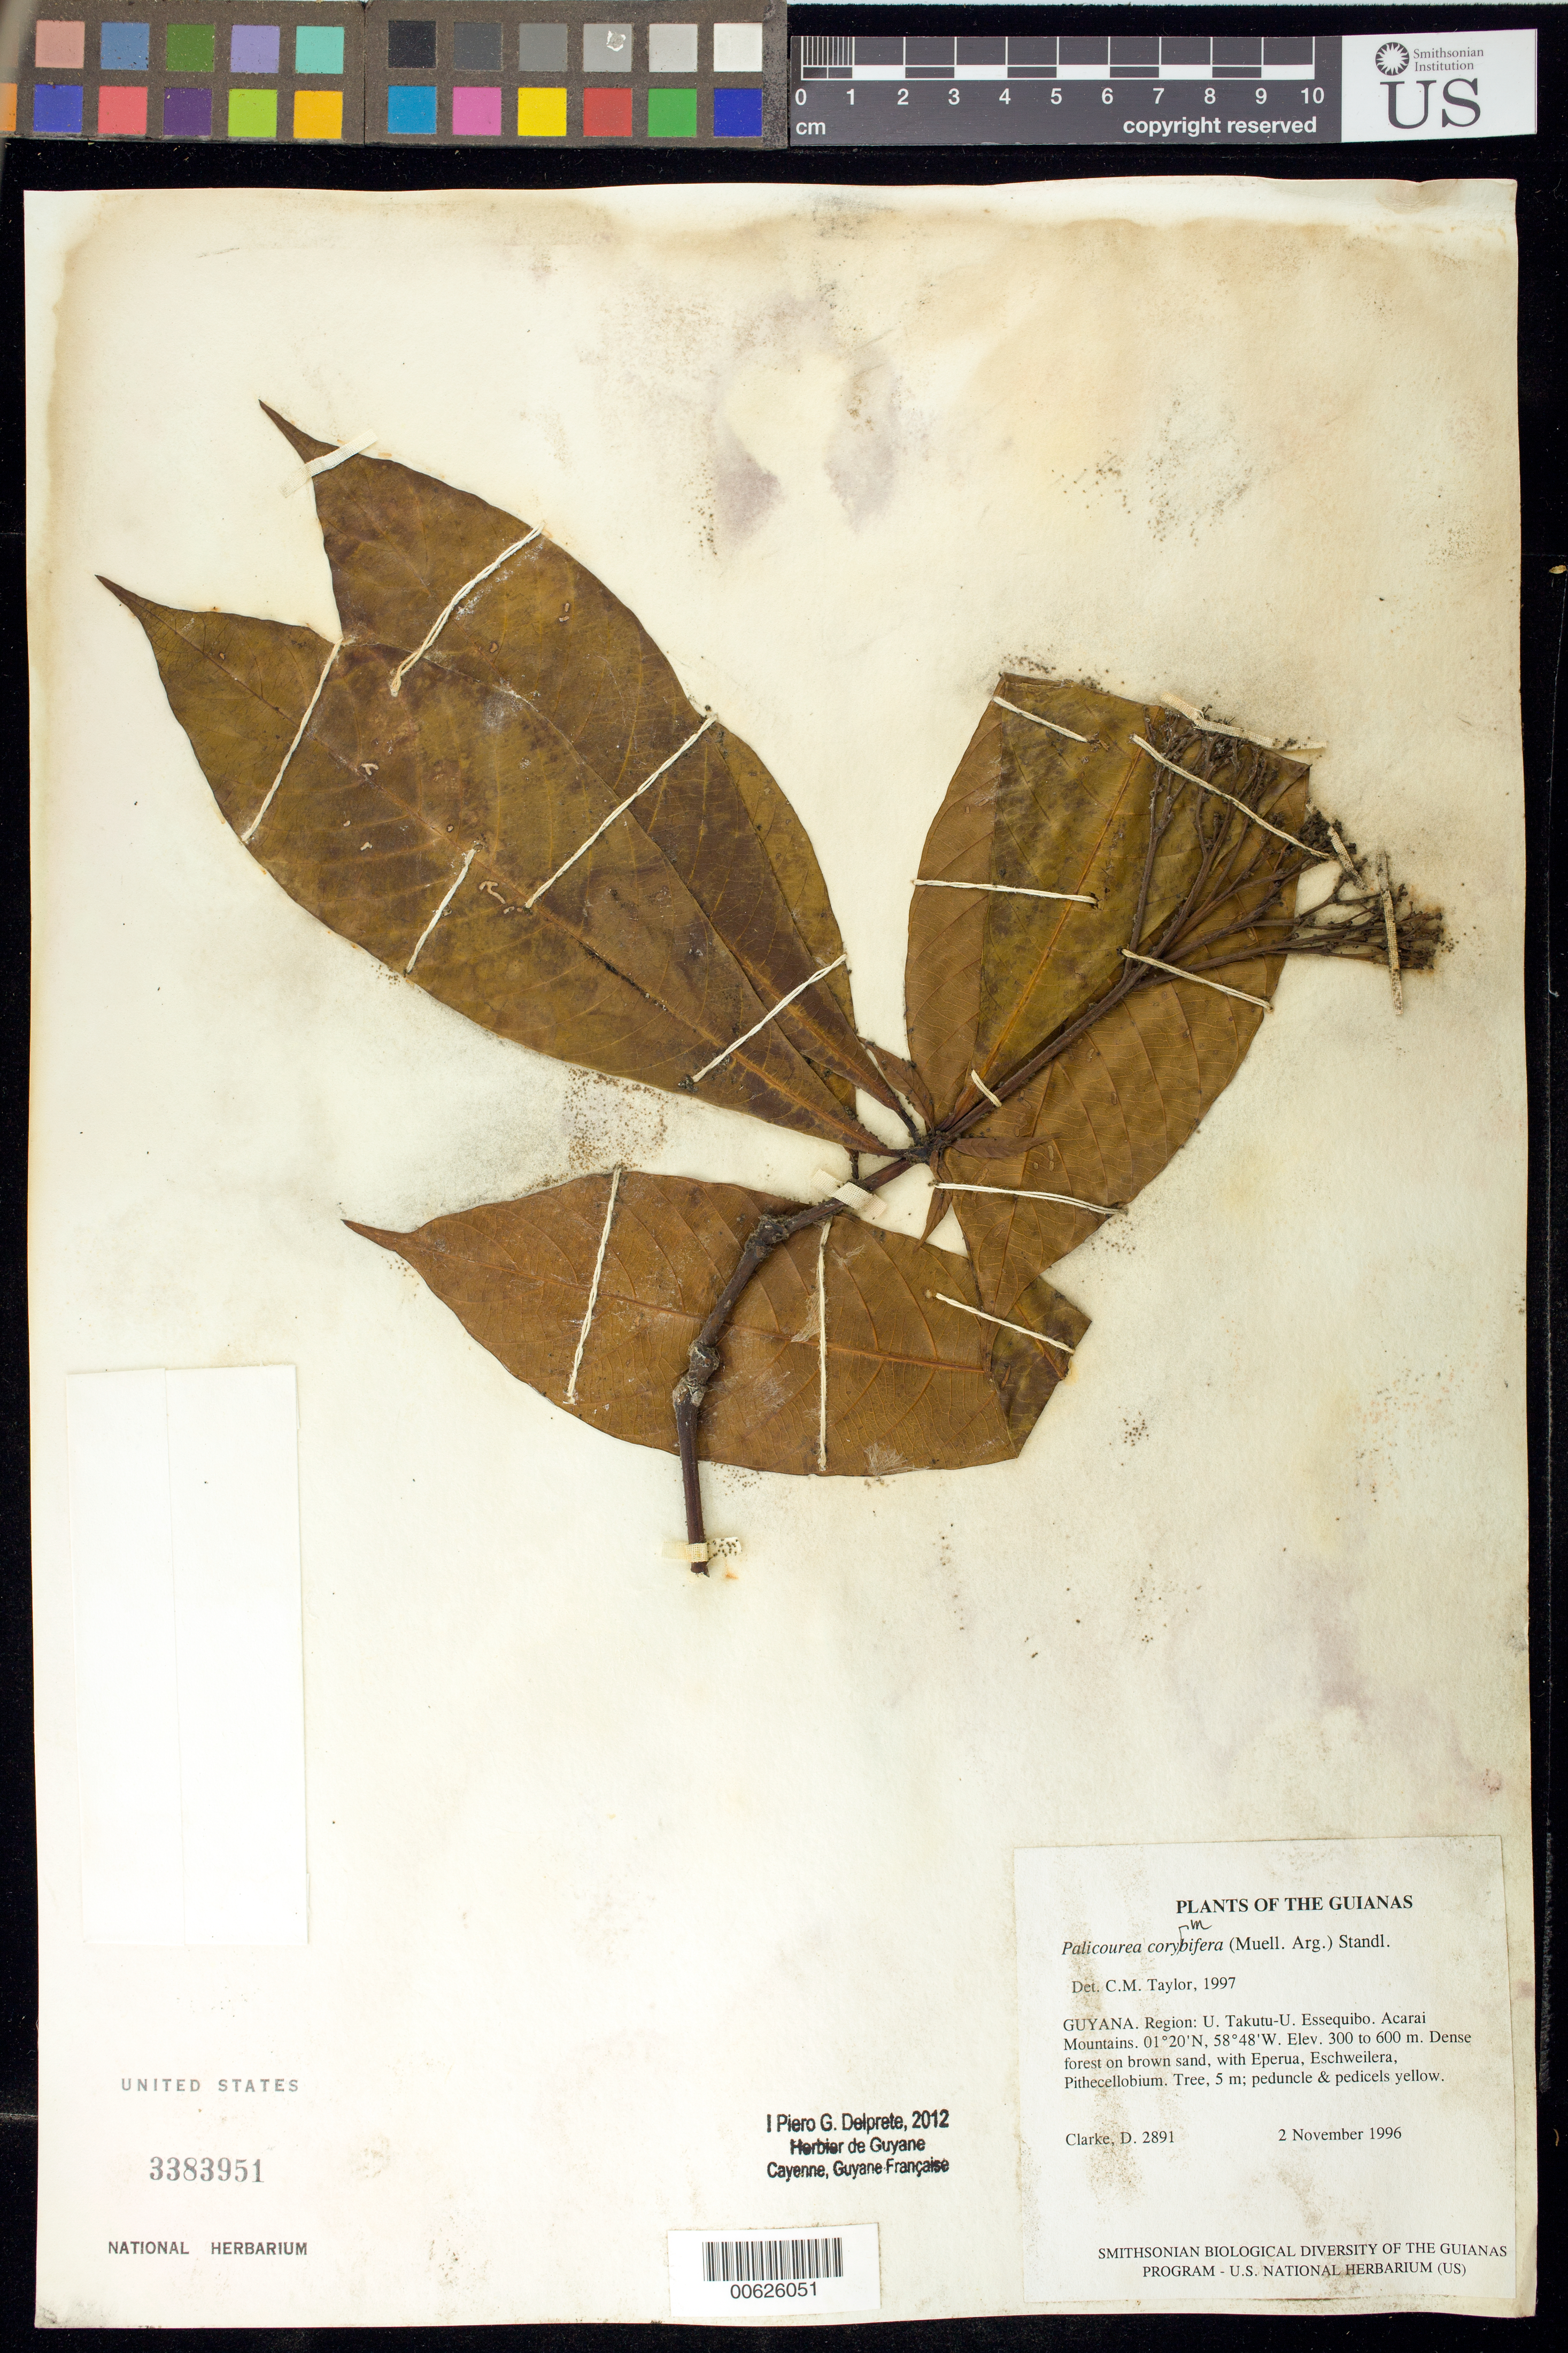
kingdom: Plantae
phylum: Tracheophyta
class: Magnoliopsida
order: Gentianales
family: Rubiaceae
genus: Palicourea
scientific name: Palicourea corymbifera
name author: (Müll. Arg.) Standl.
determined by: Delprete, P. G., Herb. de Guyane Cay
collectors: H. D. Clarke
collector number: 2891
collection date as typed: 2 November 1996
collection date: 1996-11-02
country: Guyana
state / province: U. Takutu-U. Essequibo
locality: Acarai Mountains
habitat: Dense forest on brown sand, with Eperua, Eschweilera, Pithecellobium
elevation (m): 300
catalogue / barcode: US 3383951